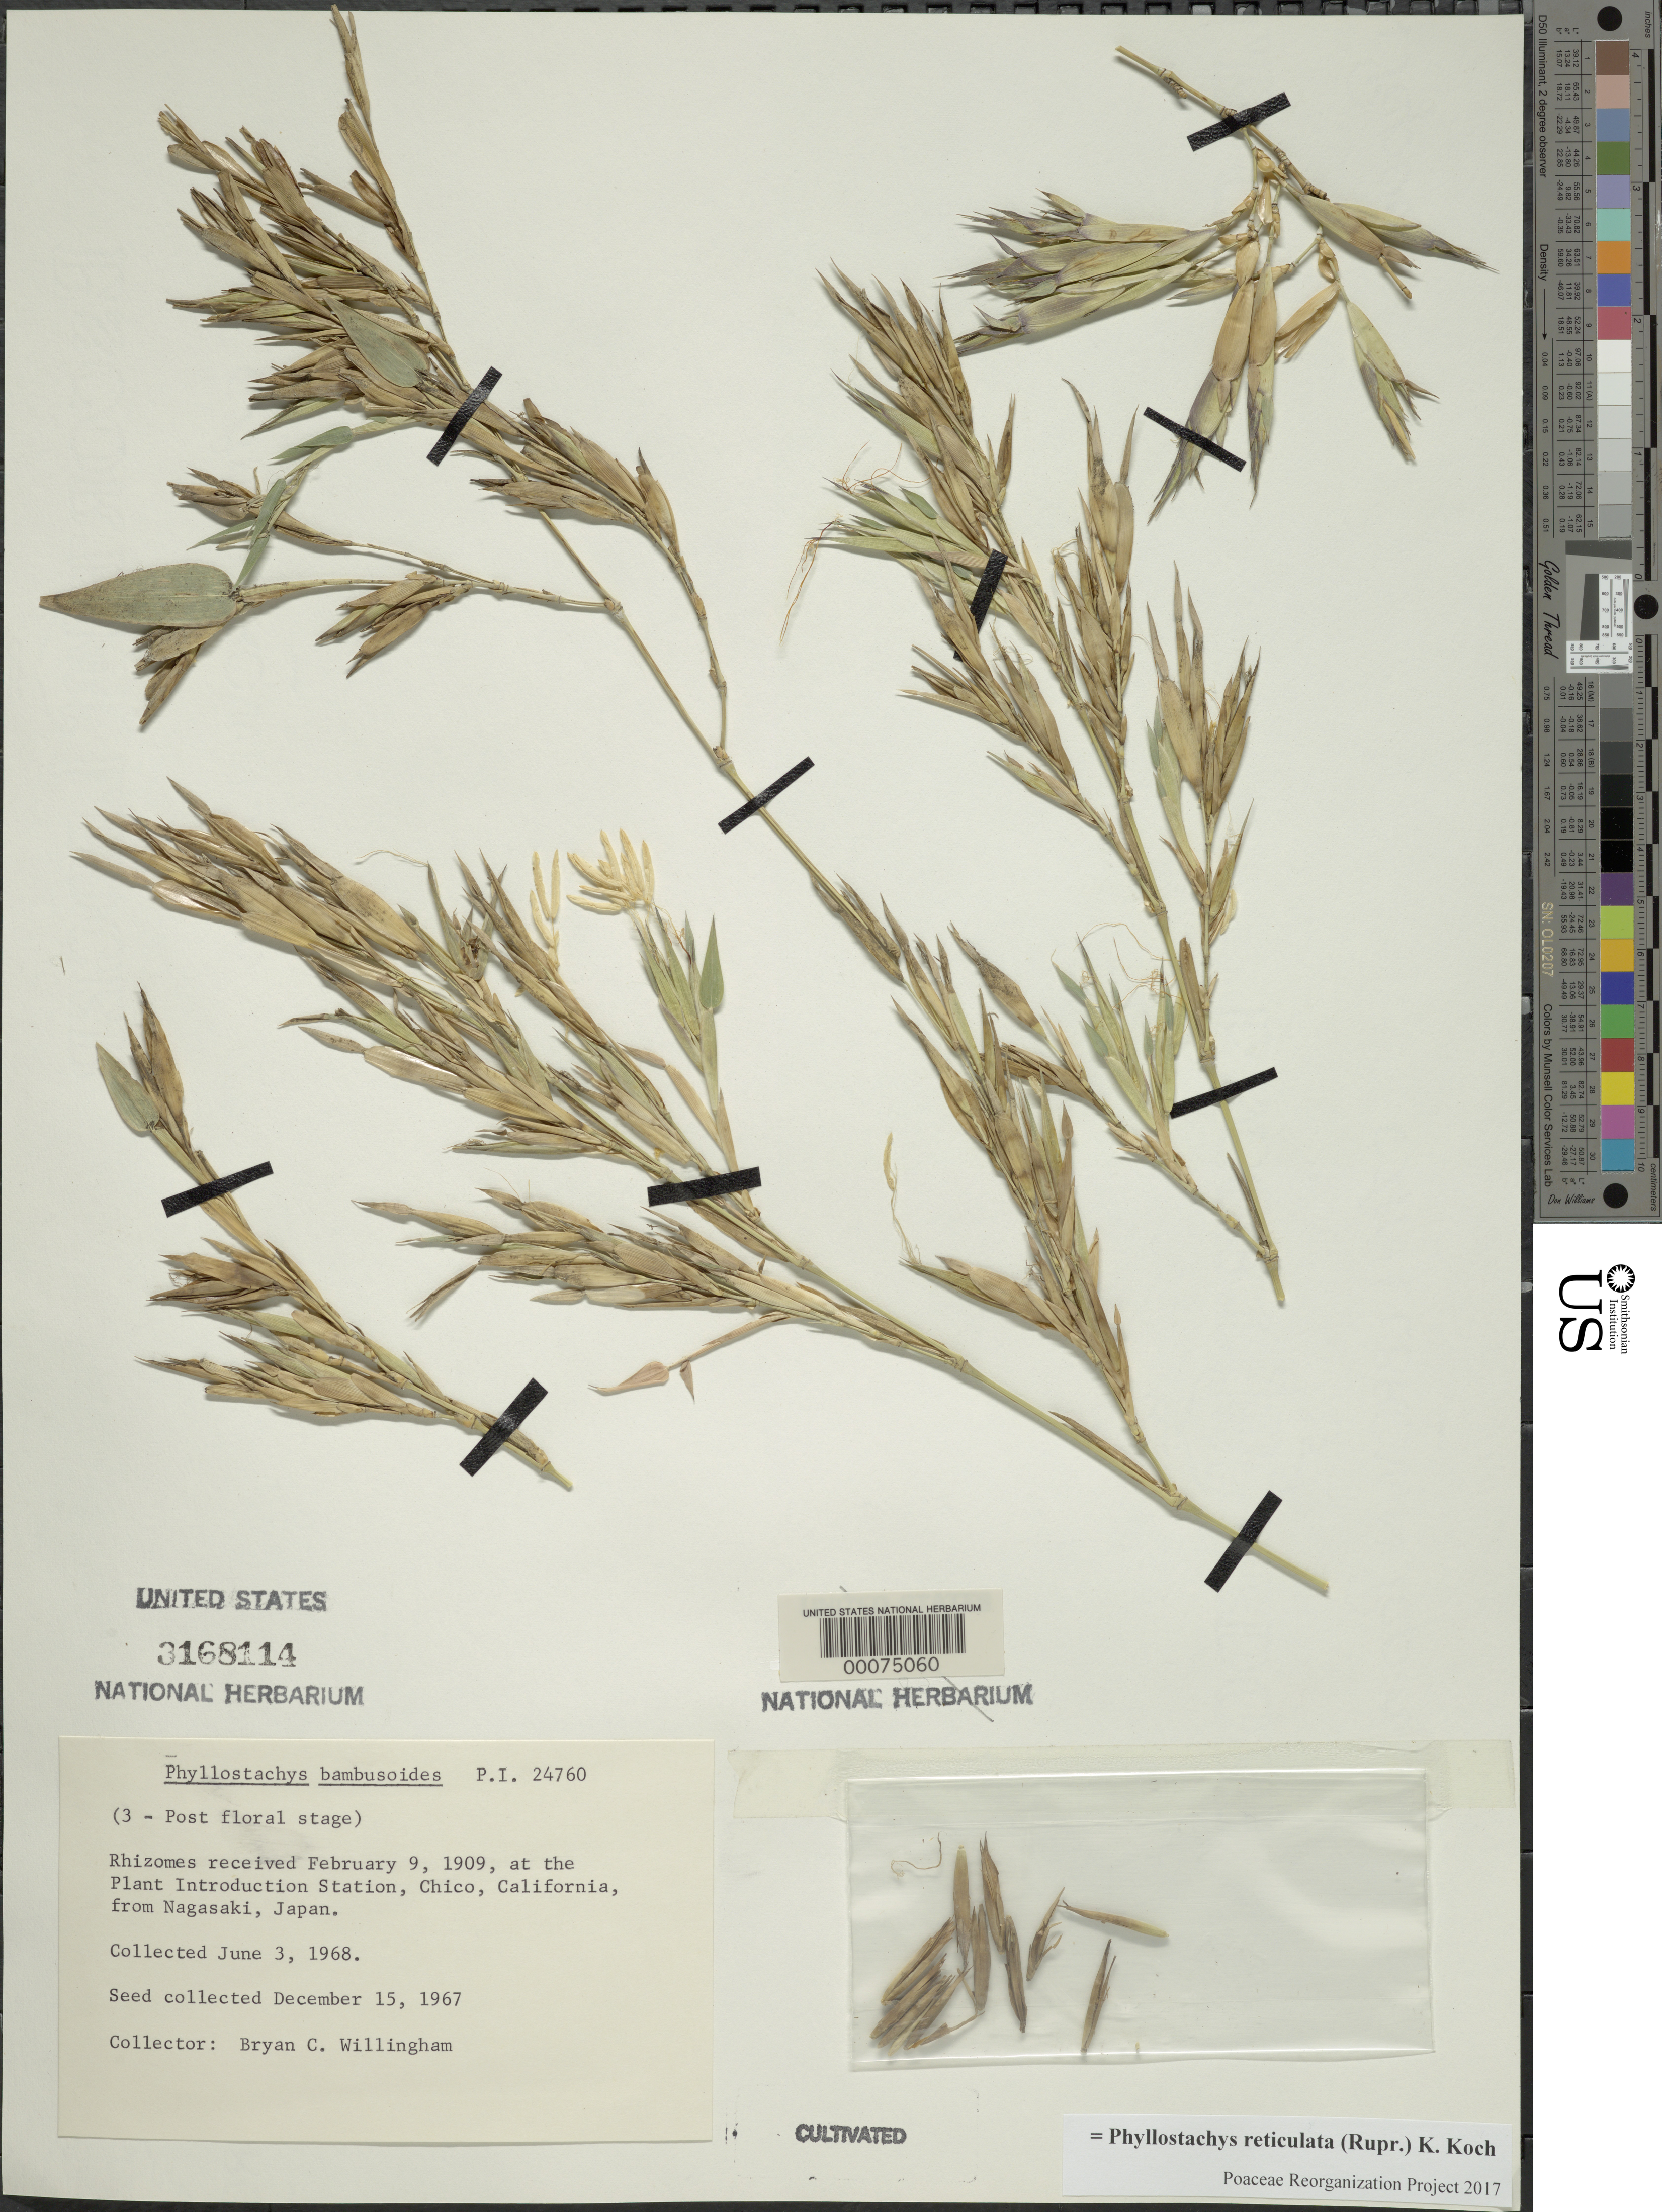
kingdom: Plantae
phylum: Tracheophyta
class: Liliopsida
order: Poales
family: Poaceae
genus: Phyllostachys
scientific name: Phyllostachys reticulata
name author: (Rupr.) K. Koch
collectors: B. Willingham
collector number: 24760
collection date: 1968-06-03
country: United States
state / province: California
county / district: Butte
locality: Plant Introduction Station, Chico.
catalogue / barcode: US 3168114